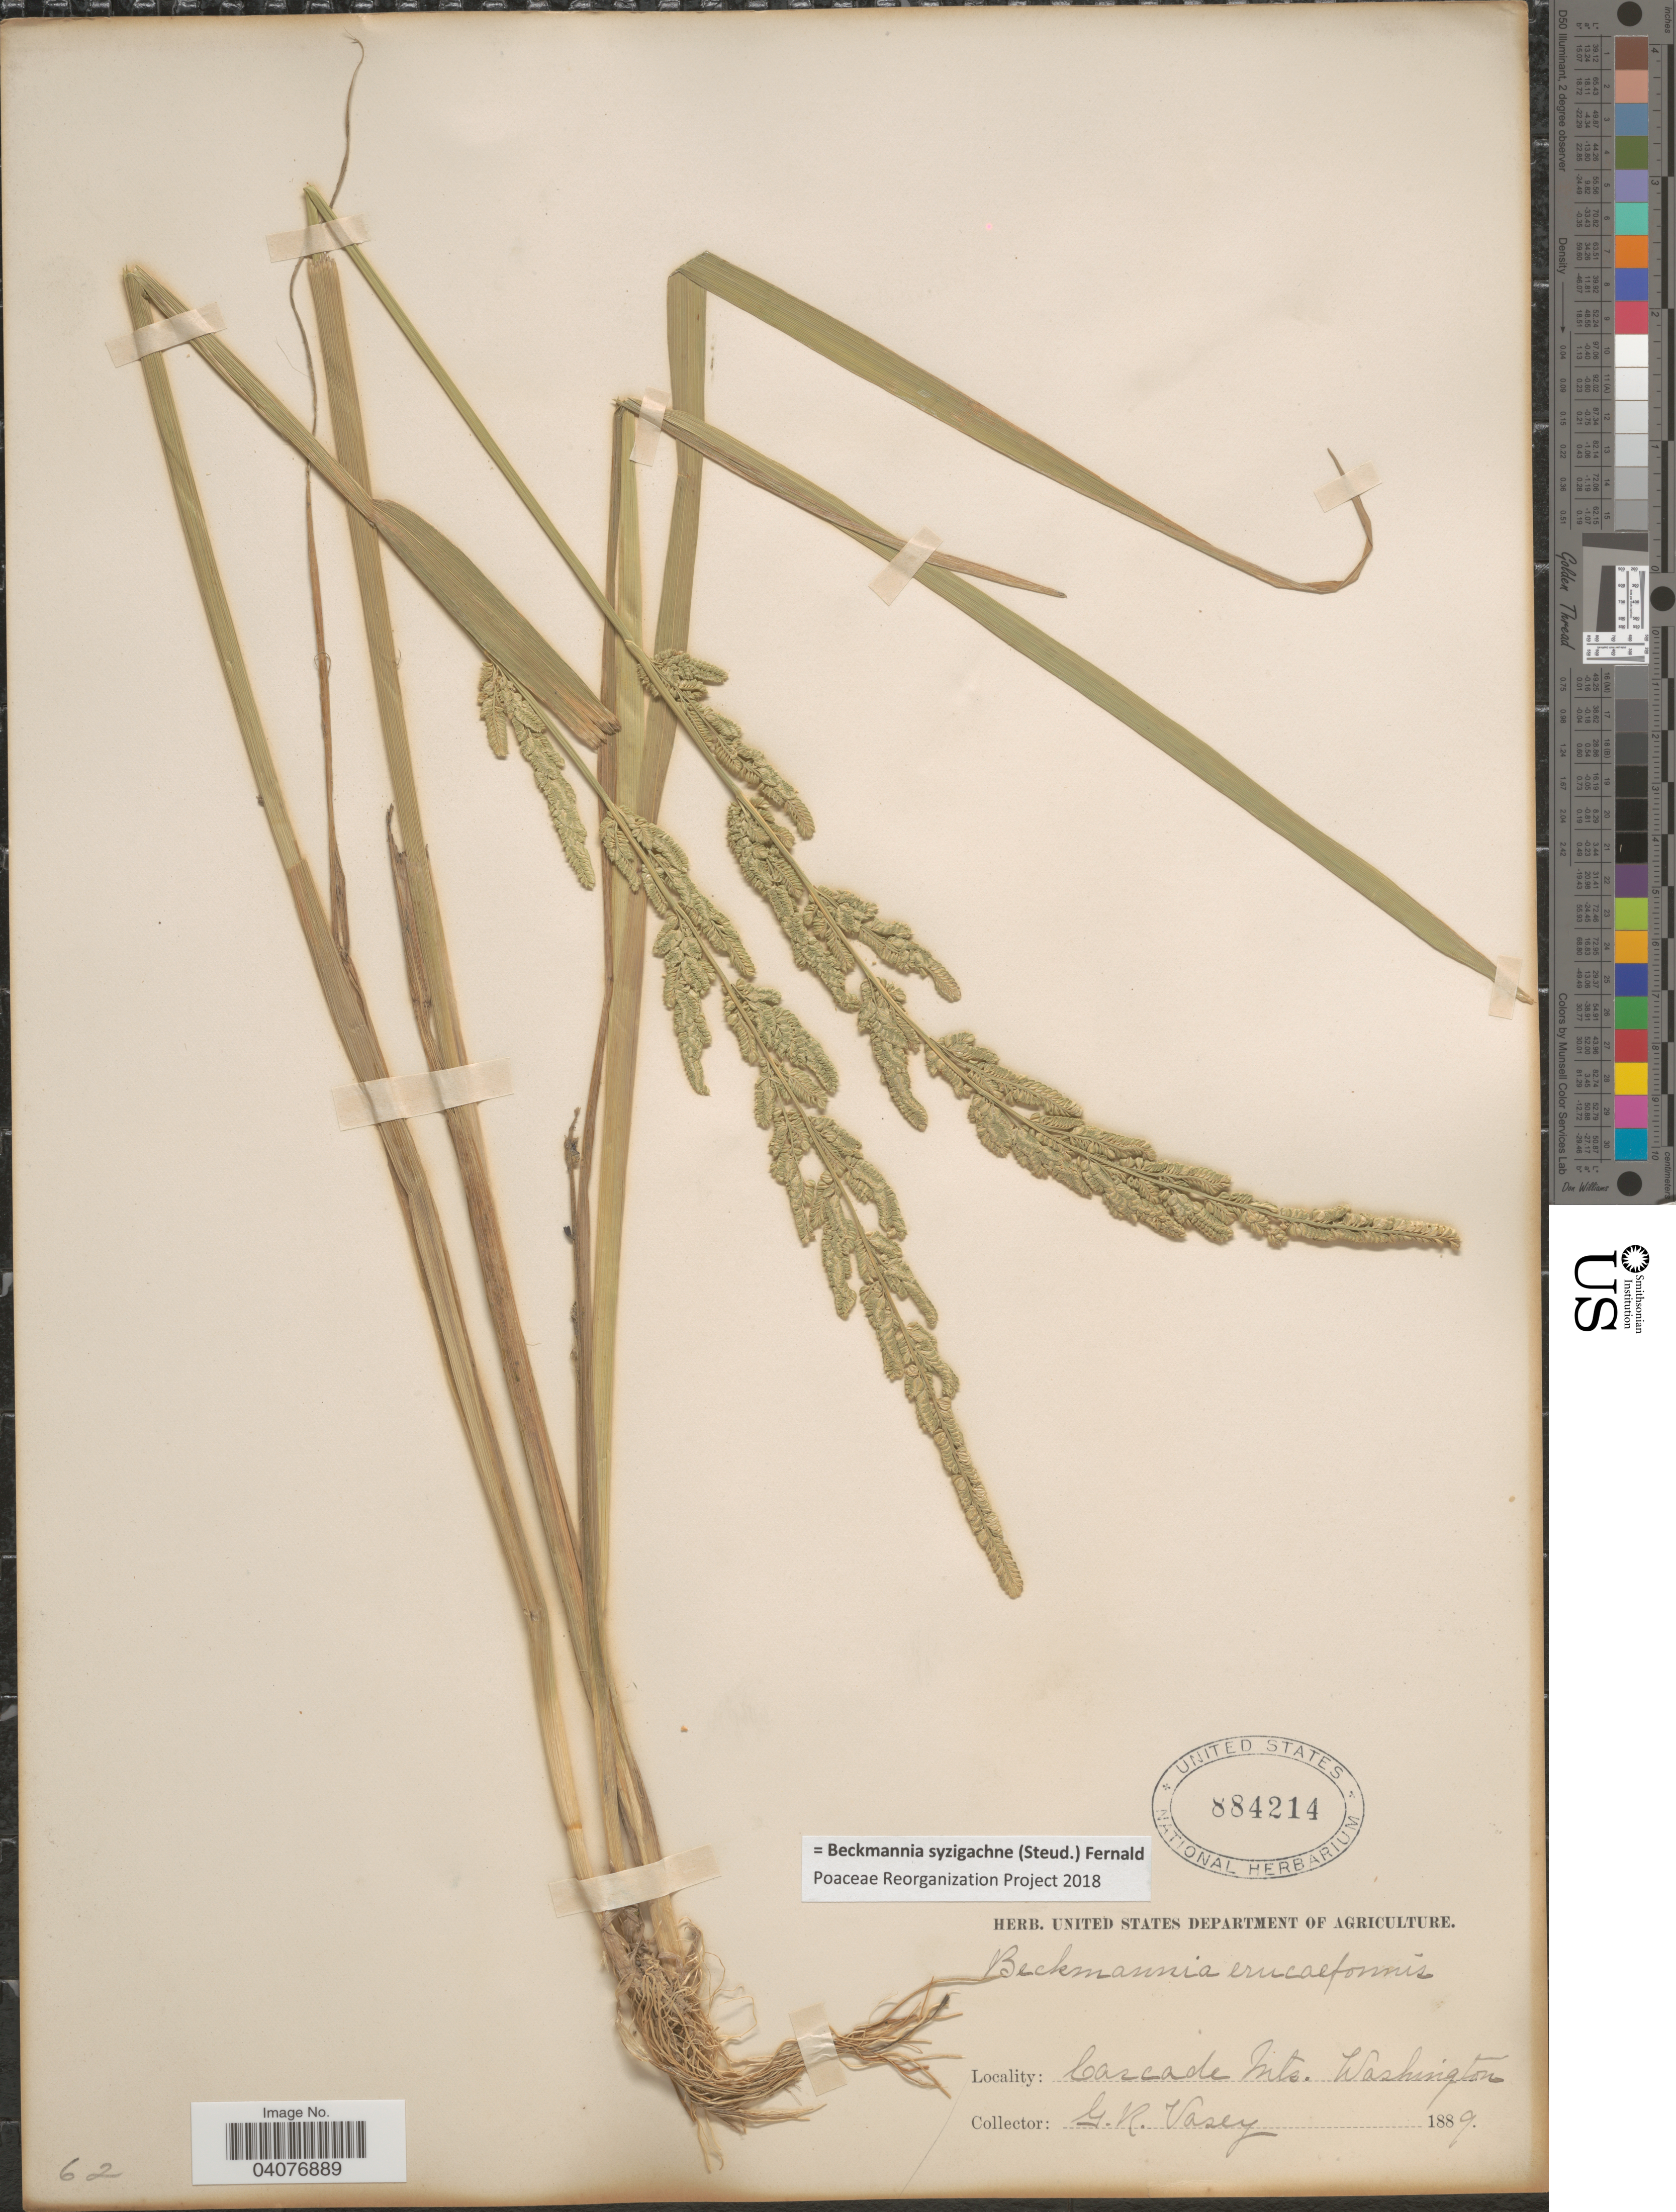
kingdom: Plantae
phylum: Tracheophyta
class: Liliopsida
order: Poales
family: Poaceae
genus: Beckmannia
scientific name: Beckmannia syzigachne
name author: (Steud.) Fernald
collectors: G. R. Vasey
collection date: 1889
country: United States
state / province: Washington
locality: Cascade Mts.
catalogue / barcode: US 884214